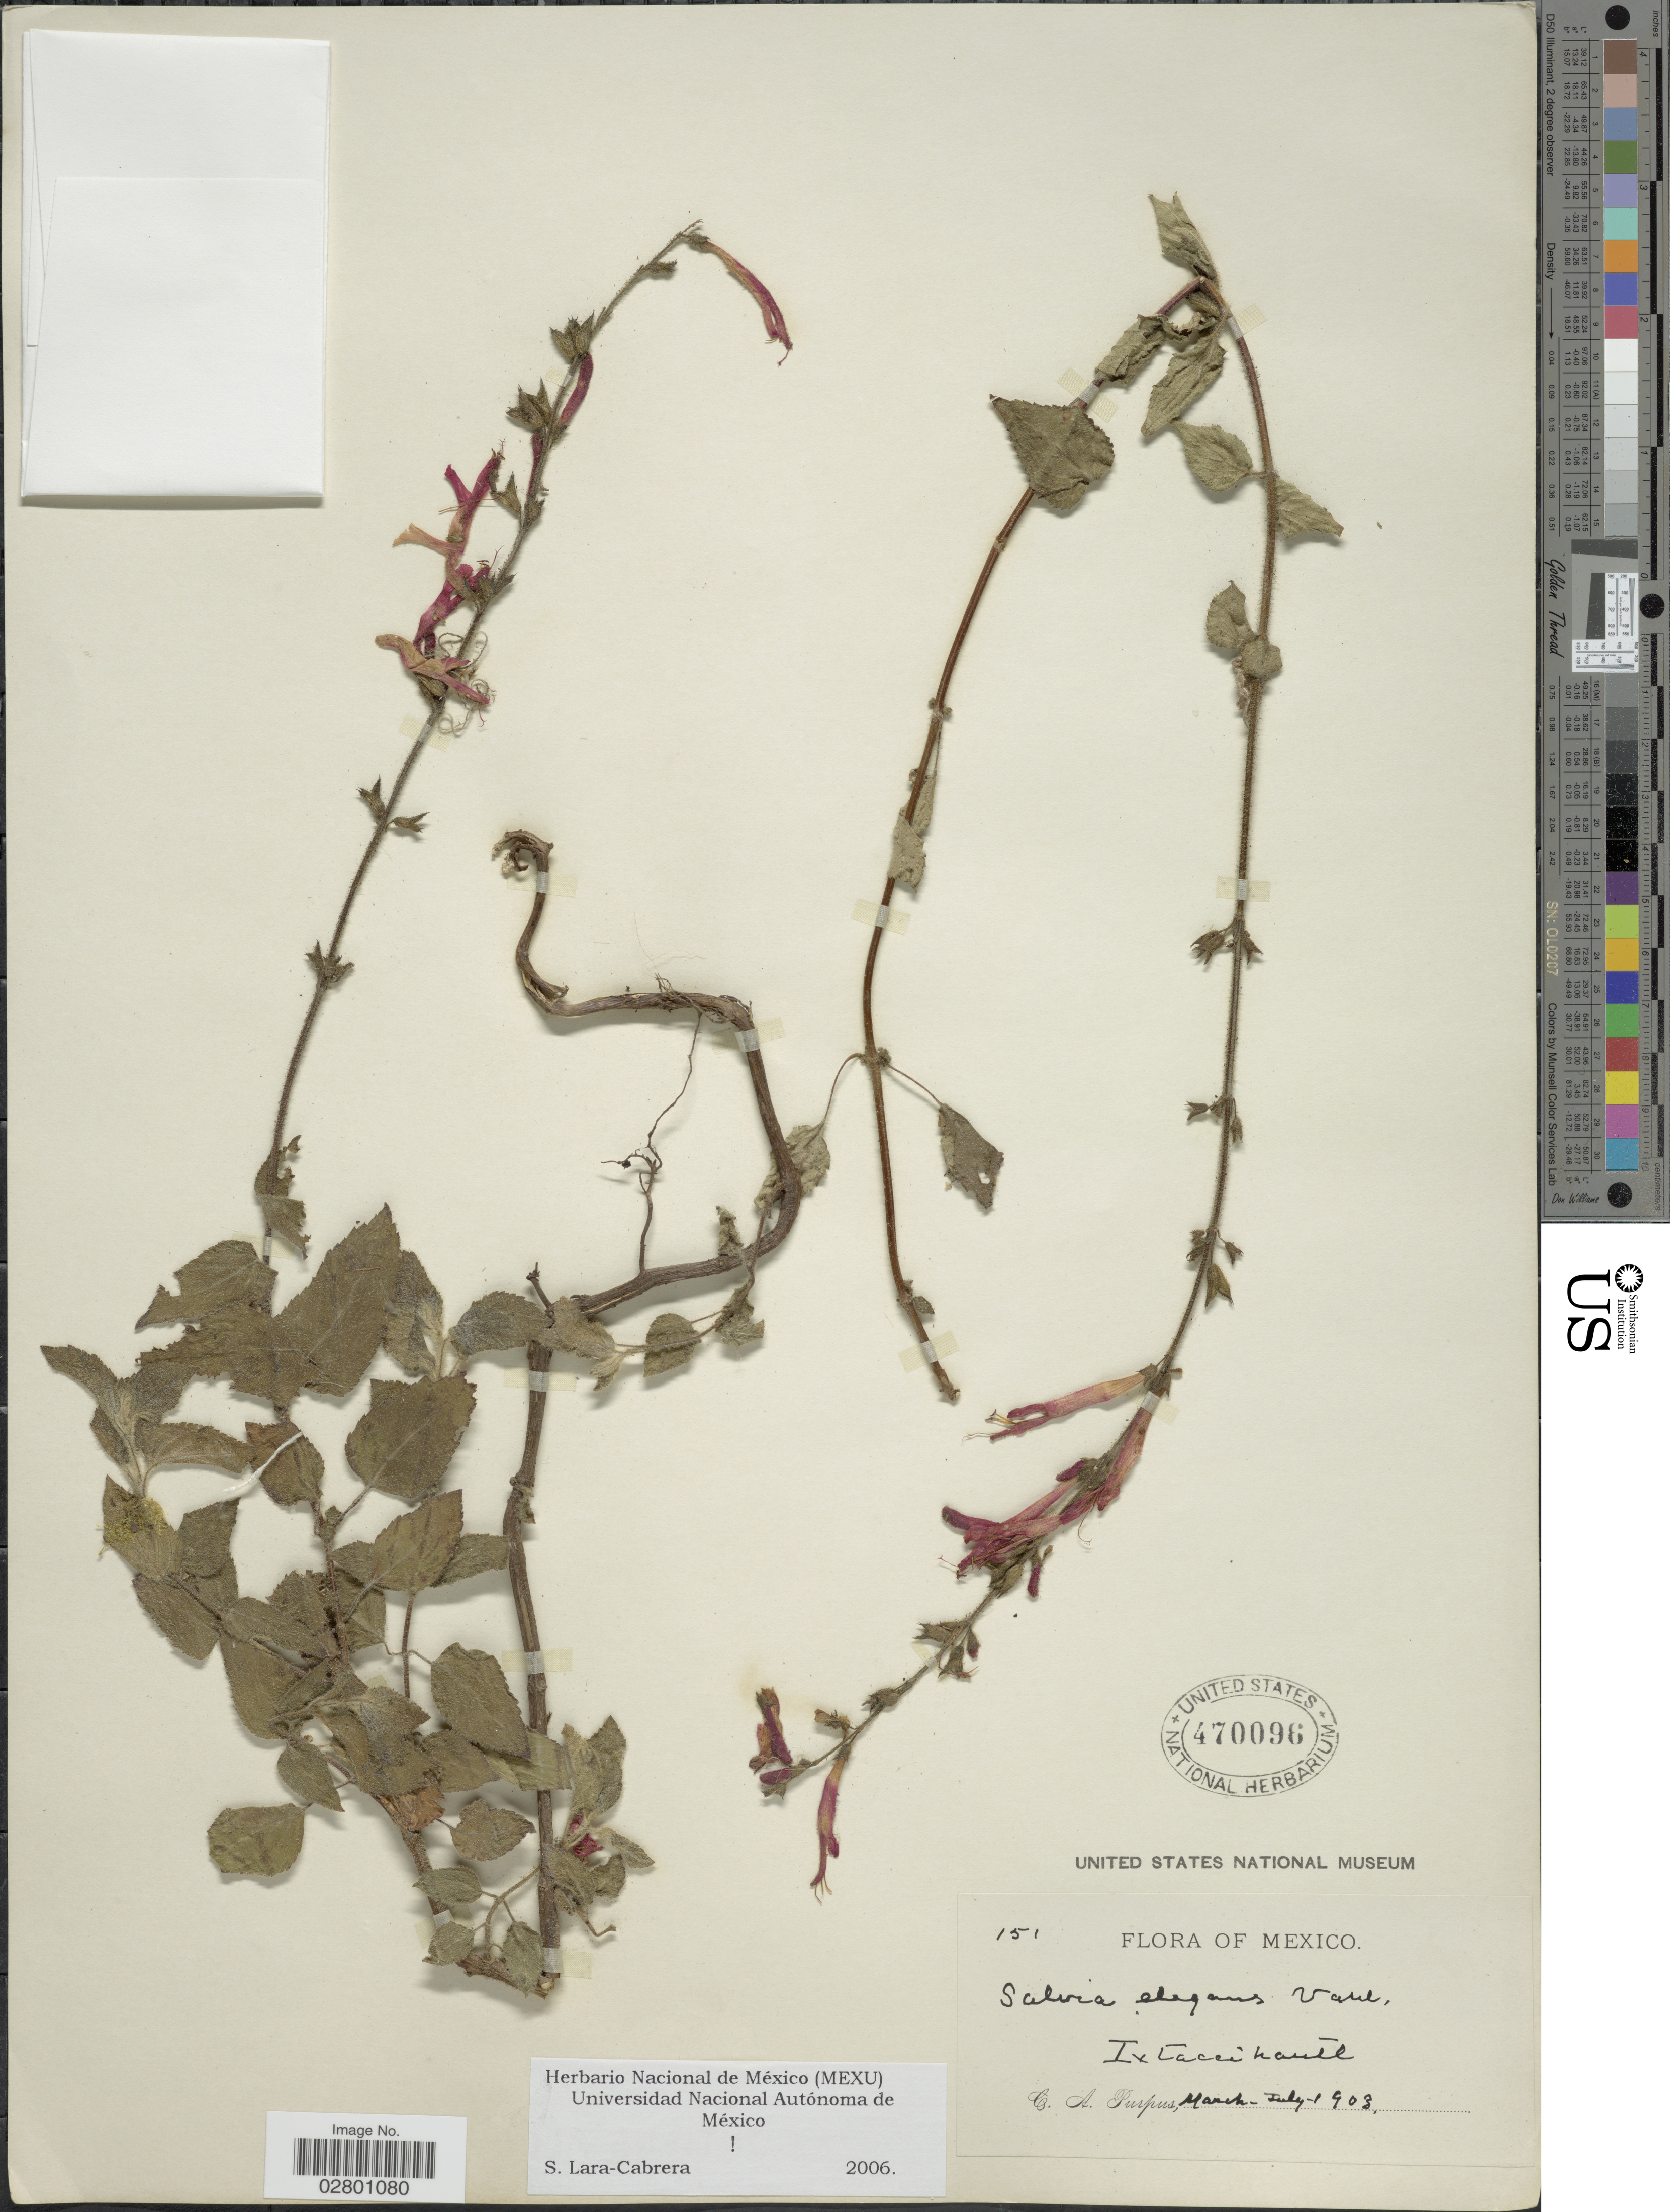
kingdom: Plantae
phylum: Tracheophyta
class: Magnoliopsida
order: Lamiales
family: Lamiaceae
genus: Salvia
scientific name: Salvia elegans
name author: Vahl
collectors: C. A. Purpus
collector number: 151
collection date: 1903-03/1903-07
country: Mexico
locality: Ixtaccihuatl.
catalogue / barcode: US 470096